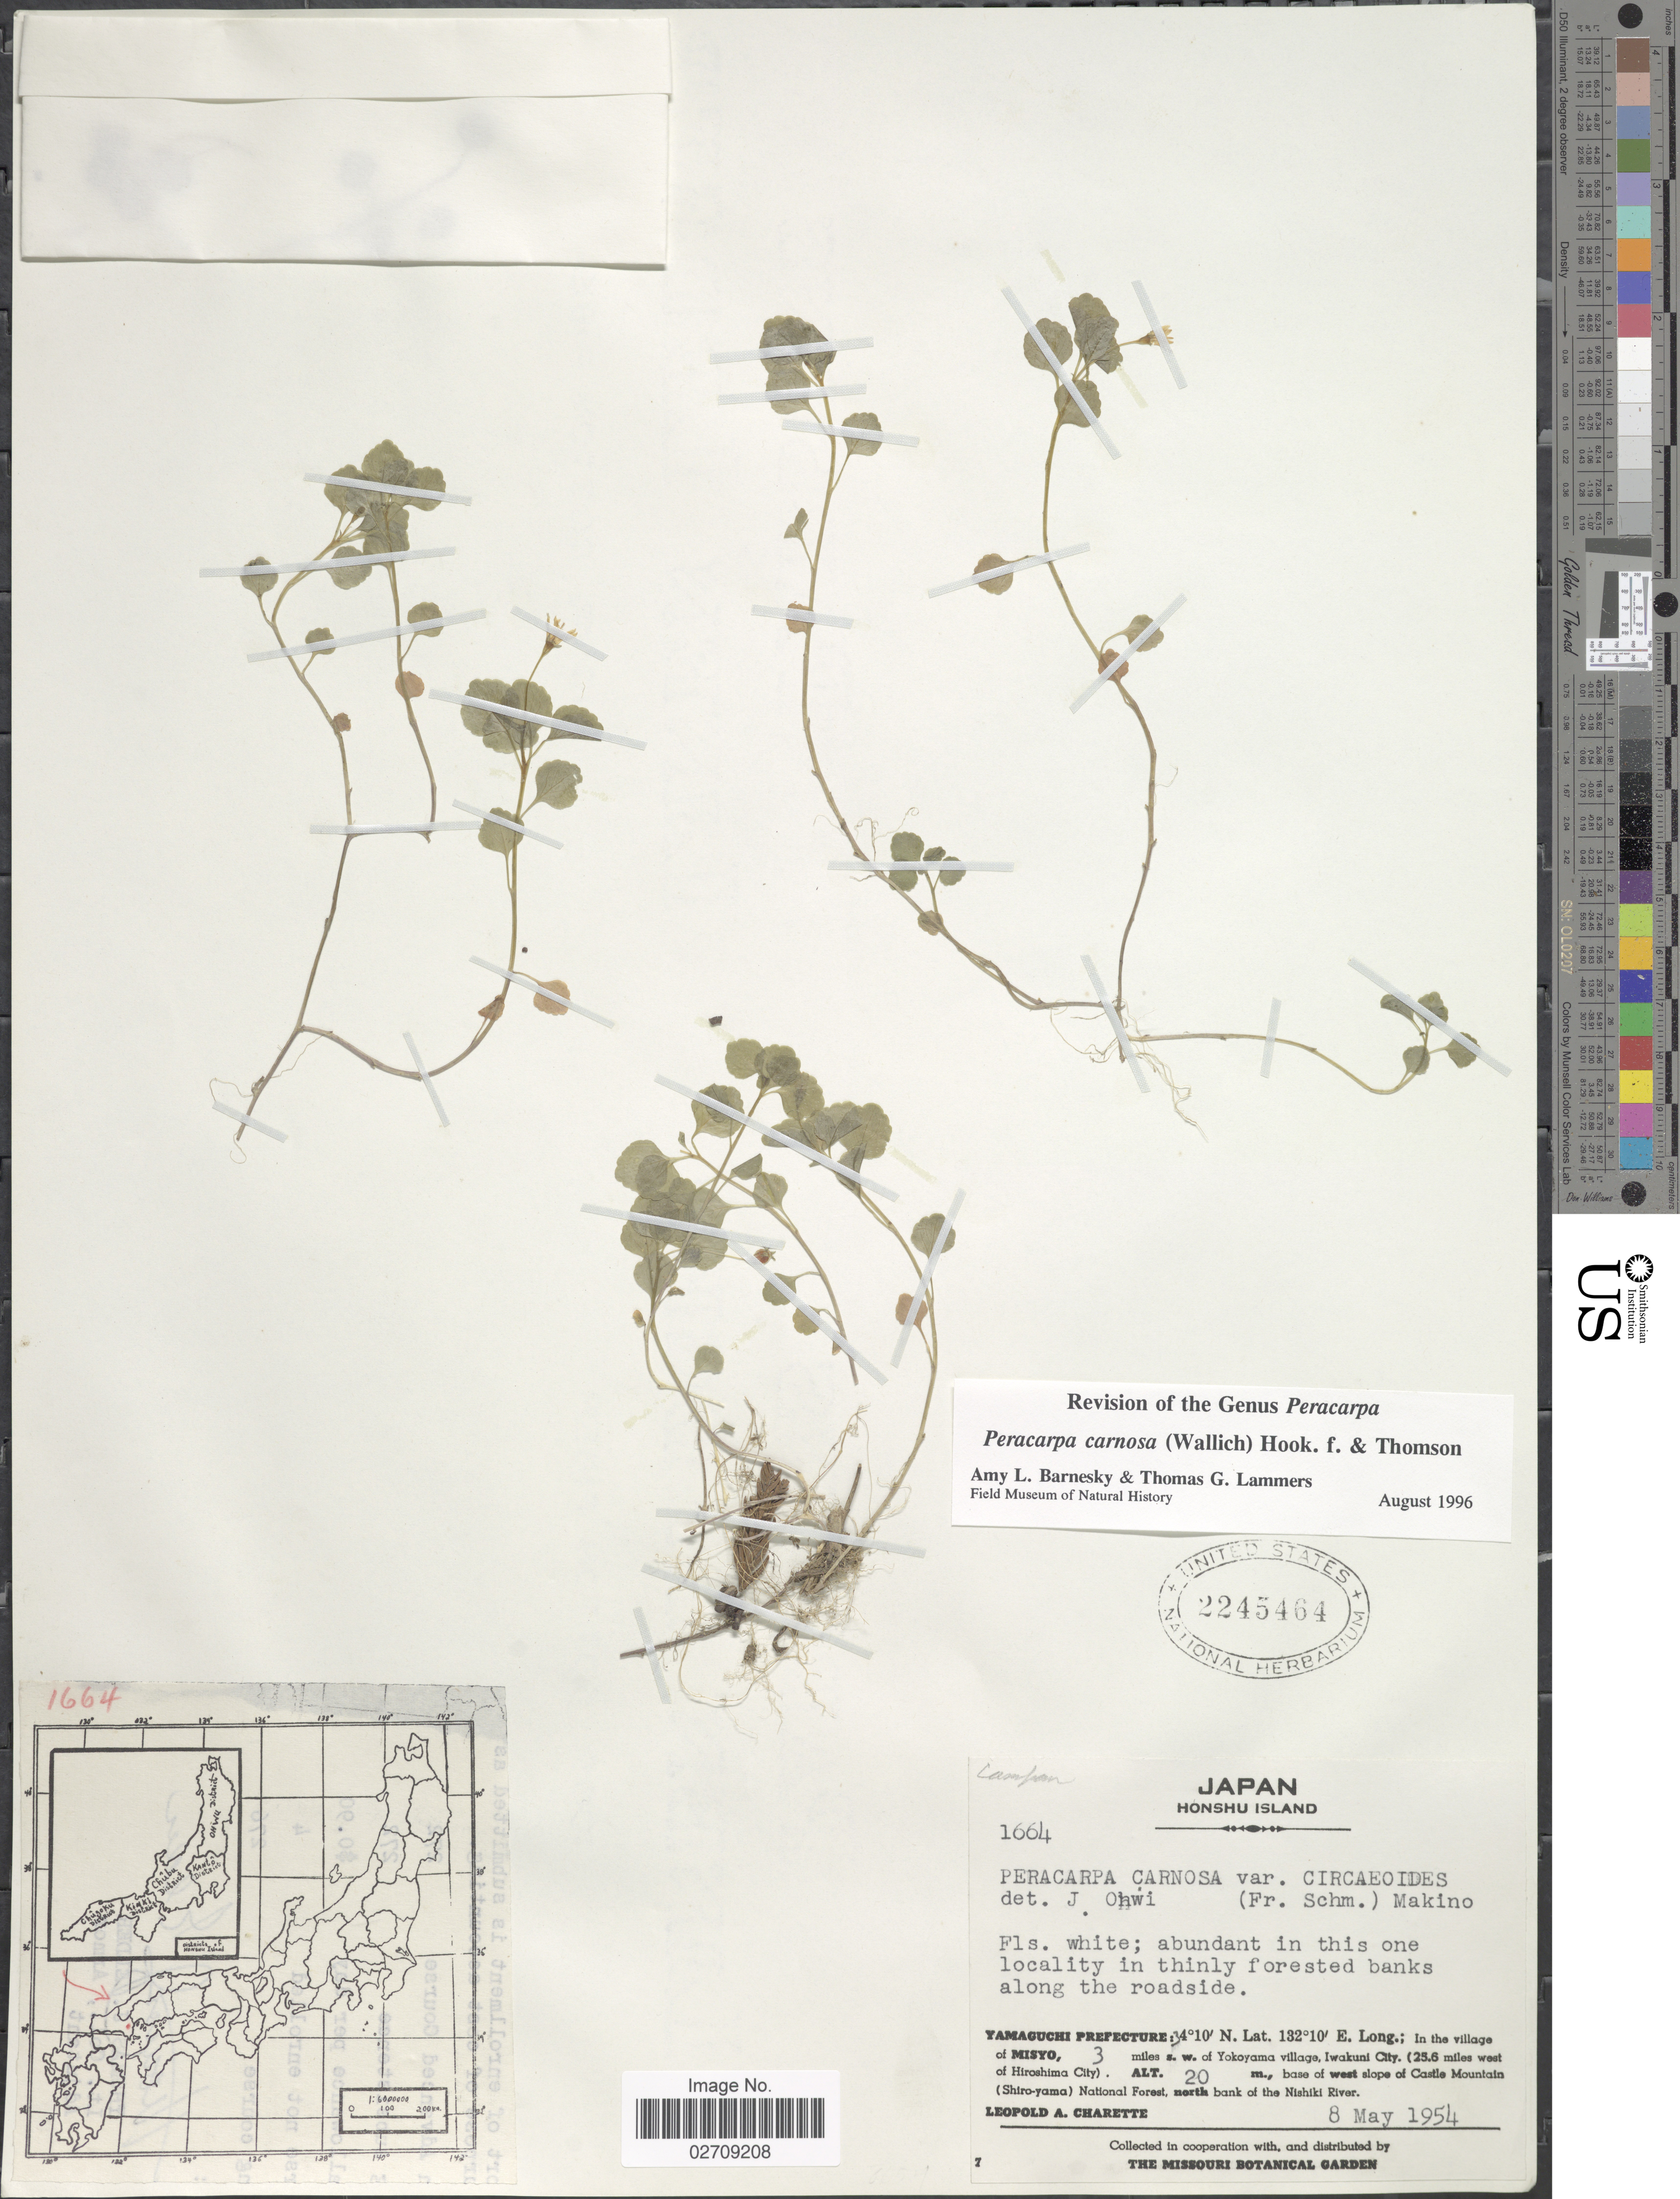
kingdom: Plantae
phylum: Tracheophyta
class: Magnoliopsida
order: Asterales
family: Campanulaceae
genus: Peracarpa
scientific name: Peracarpa carnosa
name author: Hook. f. & Thomson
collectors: L. A. Charette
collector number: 1664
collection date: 1954-05-08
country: Japan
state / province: Yamaguti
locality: Honshu Island. Yamaguchi Prefecture. In the village of Misyo, 3 miles s.w. of Yokoyama village, Iwakuni City, 25.6 miles west of Hiroshima City, base of west slope of Castle Mountain (Shiro-yama) National Forest, north bank of the Nishiki River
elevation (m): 20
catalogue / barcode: US 2245464